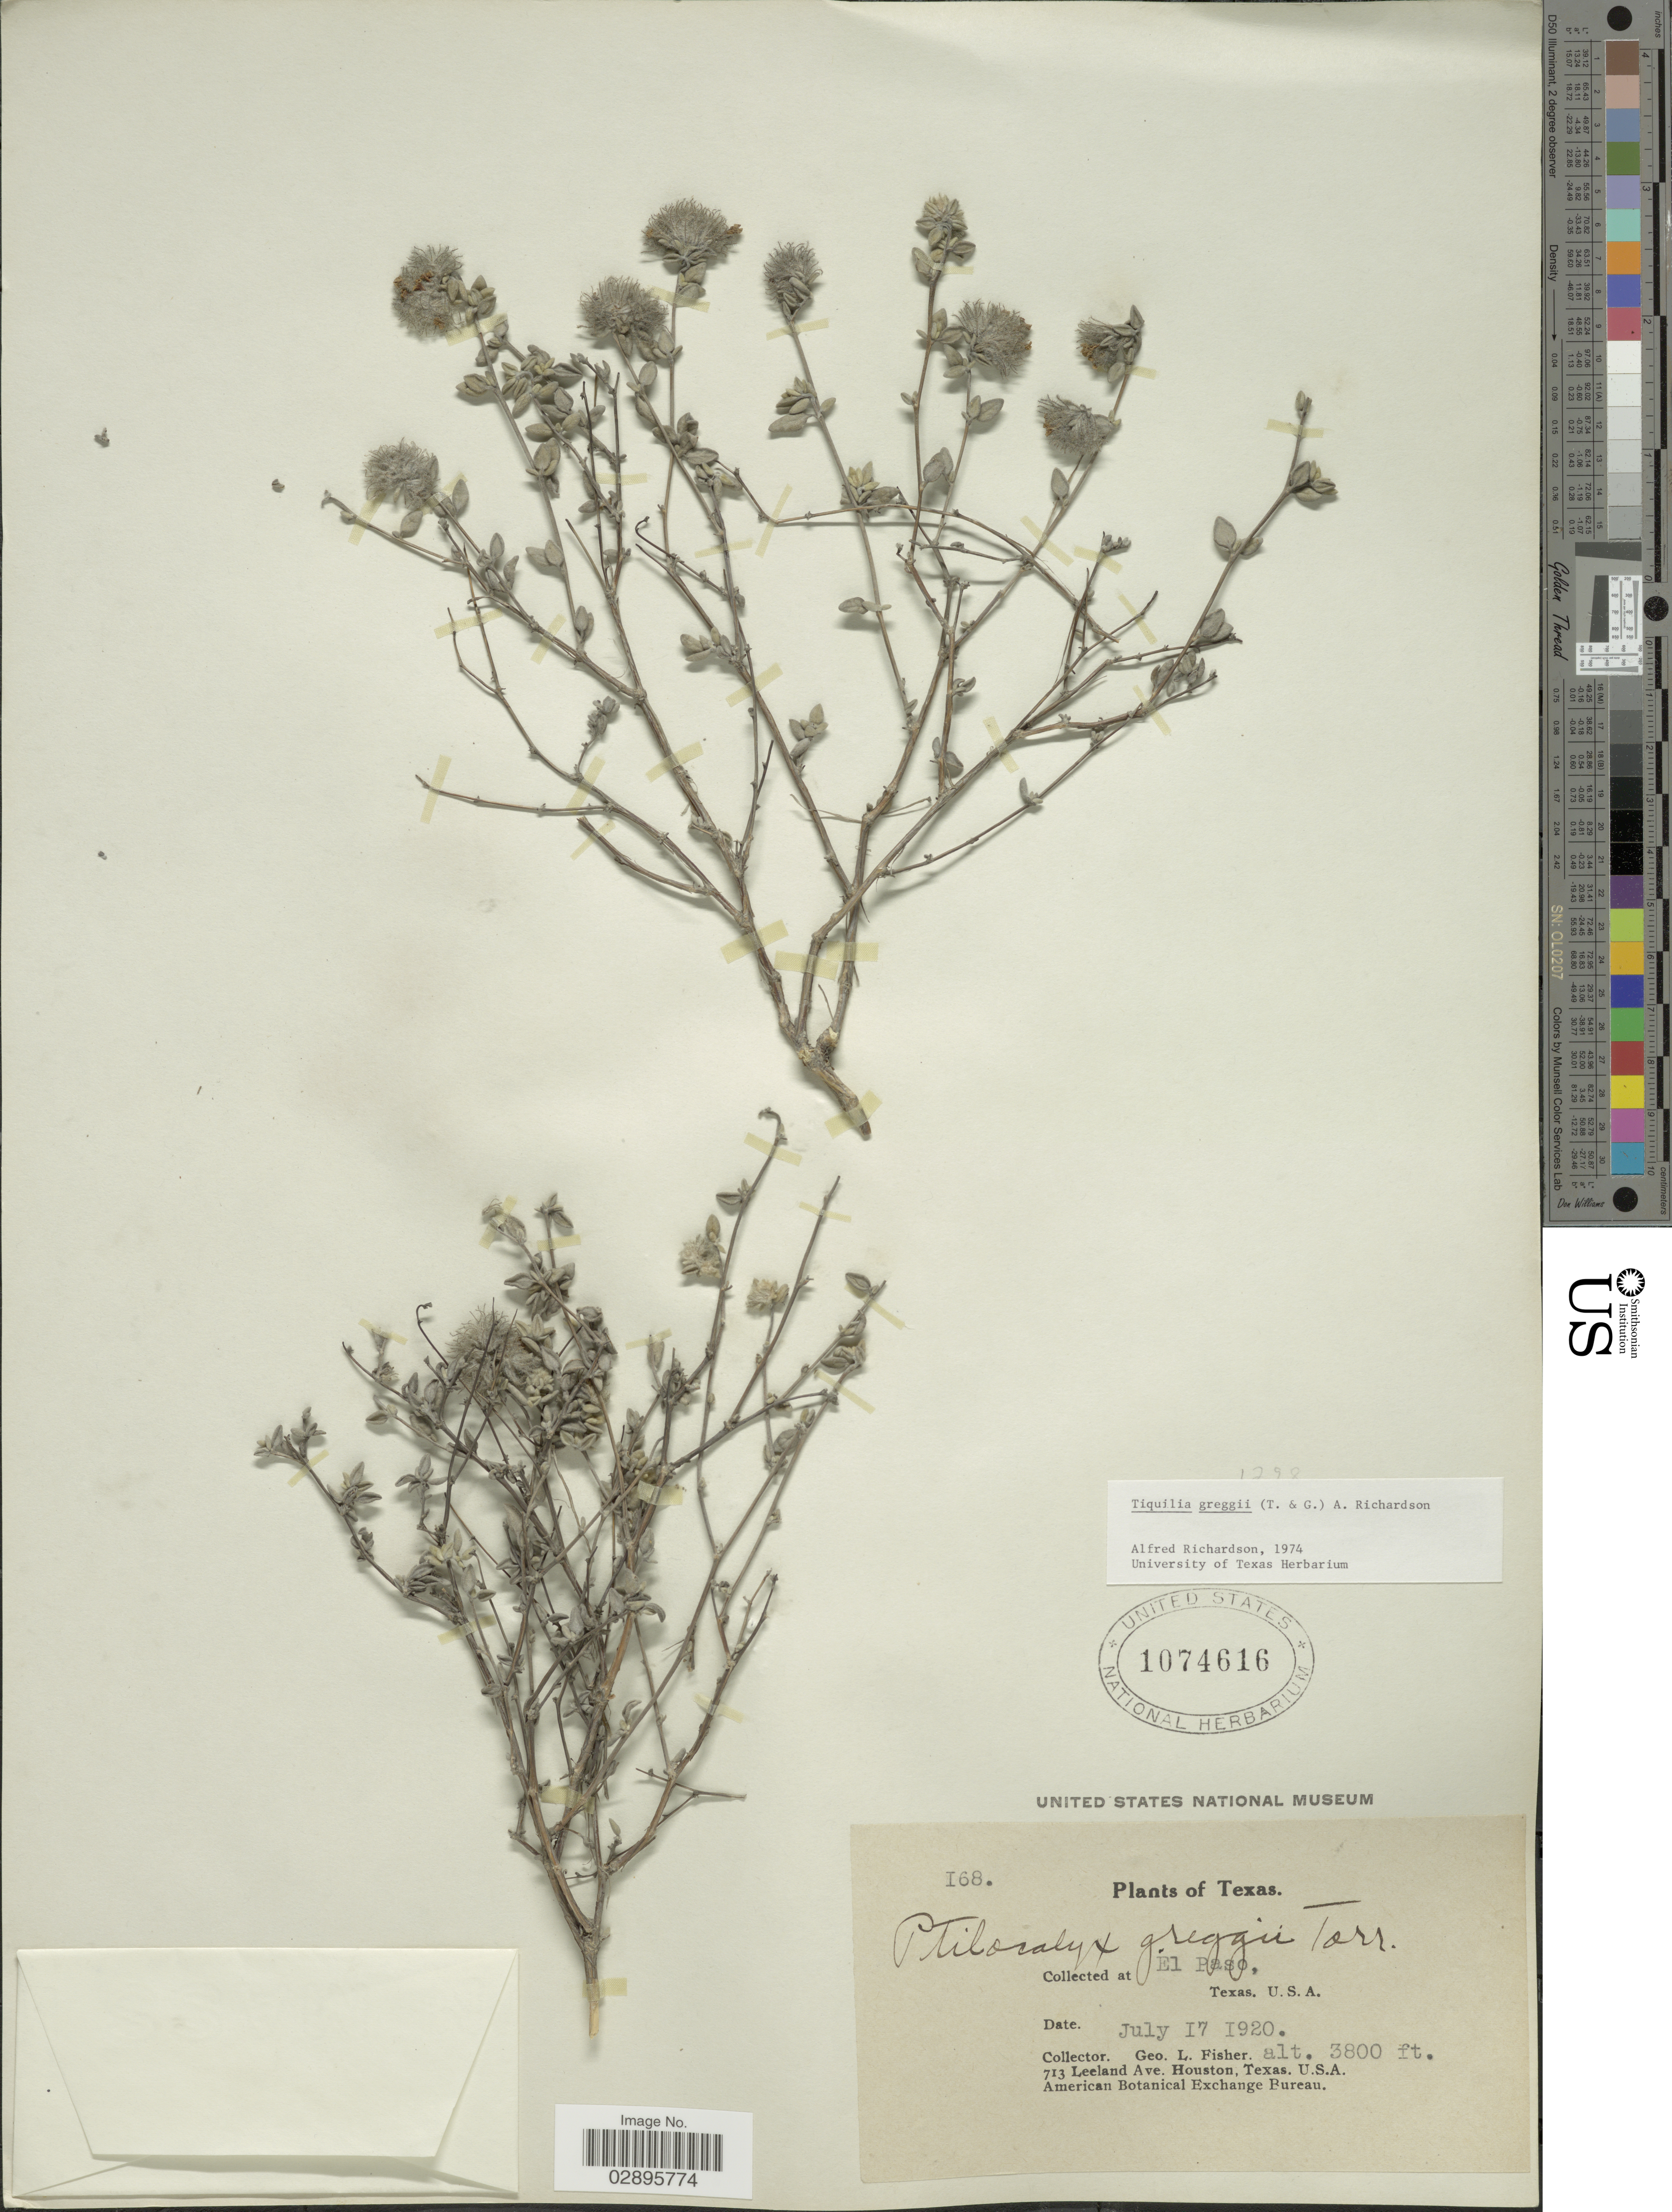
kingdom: Plantae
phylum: Tracheophyta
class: Magnoliopsida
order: Boraginales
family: Ehretiaceae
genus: Tiquilia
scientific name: Tiquilia greggii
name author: (Torr.) A.T. Richardson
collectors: G. L. Fisher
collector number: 168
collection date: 1920-07-17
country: United States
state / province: Texas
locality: El Paso.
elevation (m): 1158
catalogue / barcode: US 1074616